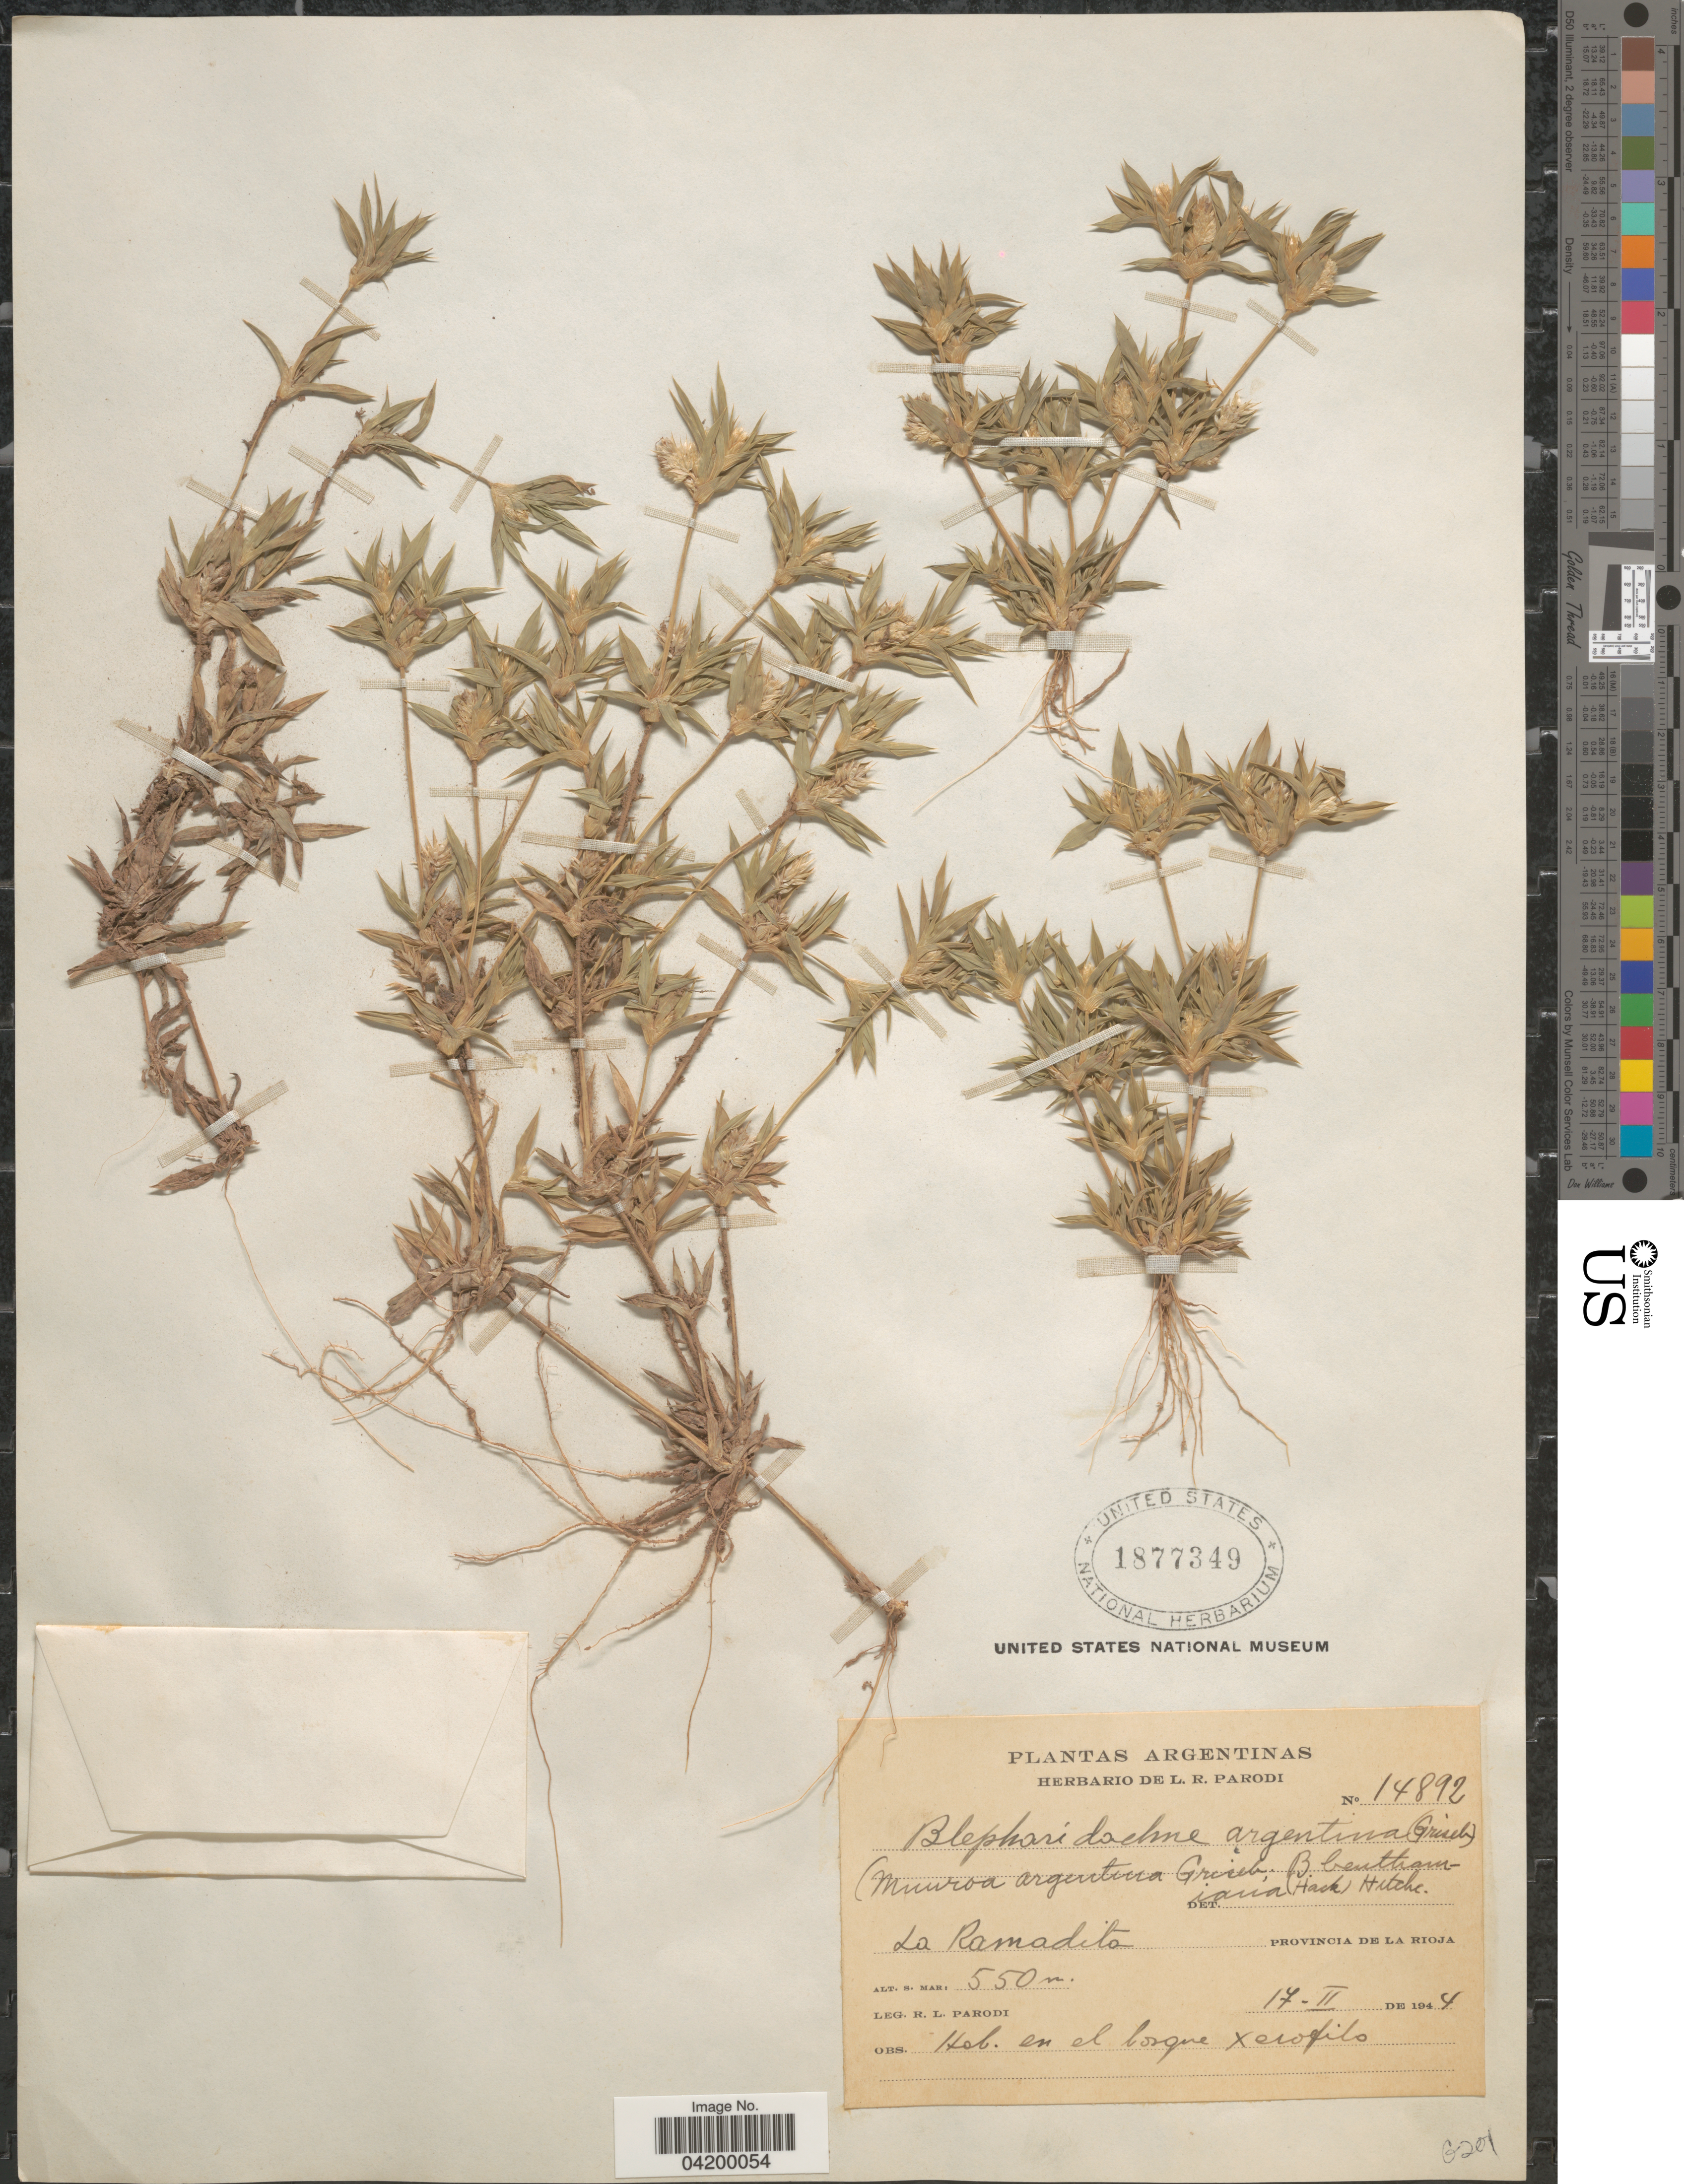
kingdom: Plantae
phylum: Tracheophyta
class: Liliopsida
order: Poales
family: Poaceae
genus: Blepharidachne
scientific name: Blepharidachne benthamiana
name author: (Hack.) Hitchc.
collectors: R. Parodi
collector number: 14892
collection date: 1944-02-17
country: Argentina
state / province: La Rioja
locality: La Ramadita.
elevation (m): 550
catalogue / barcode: US 1877349